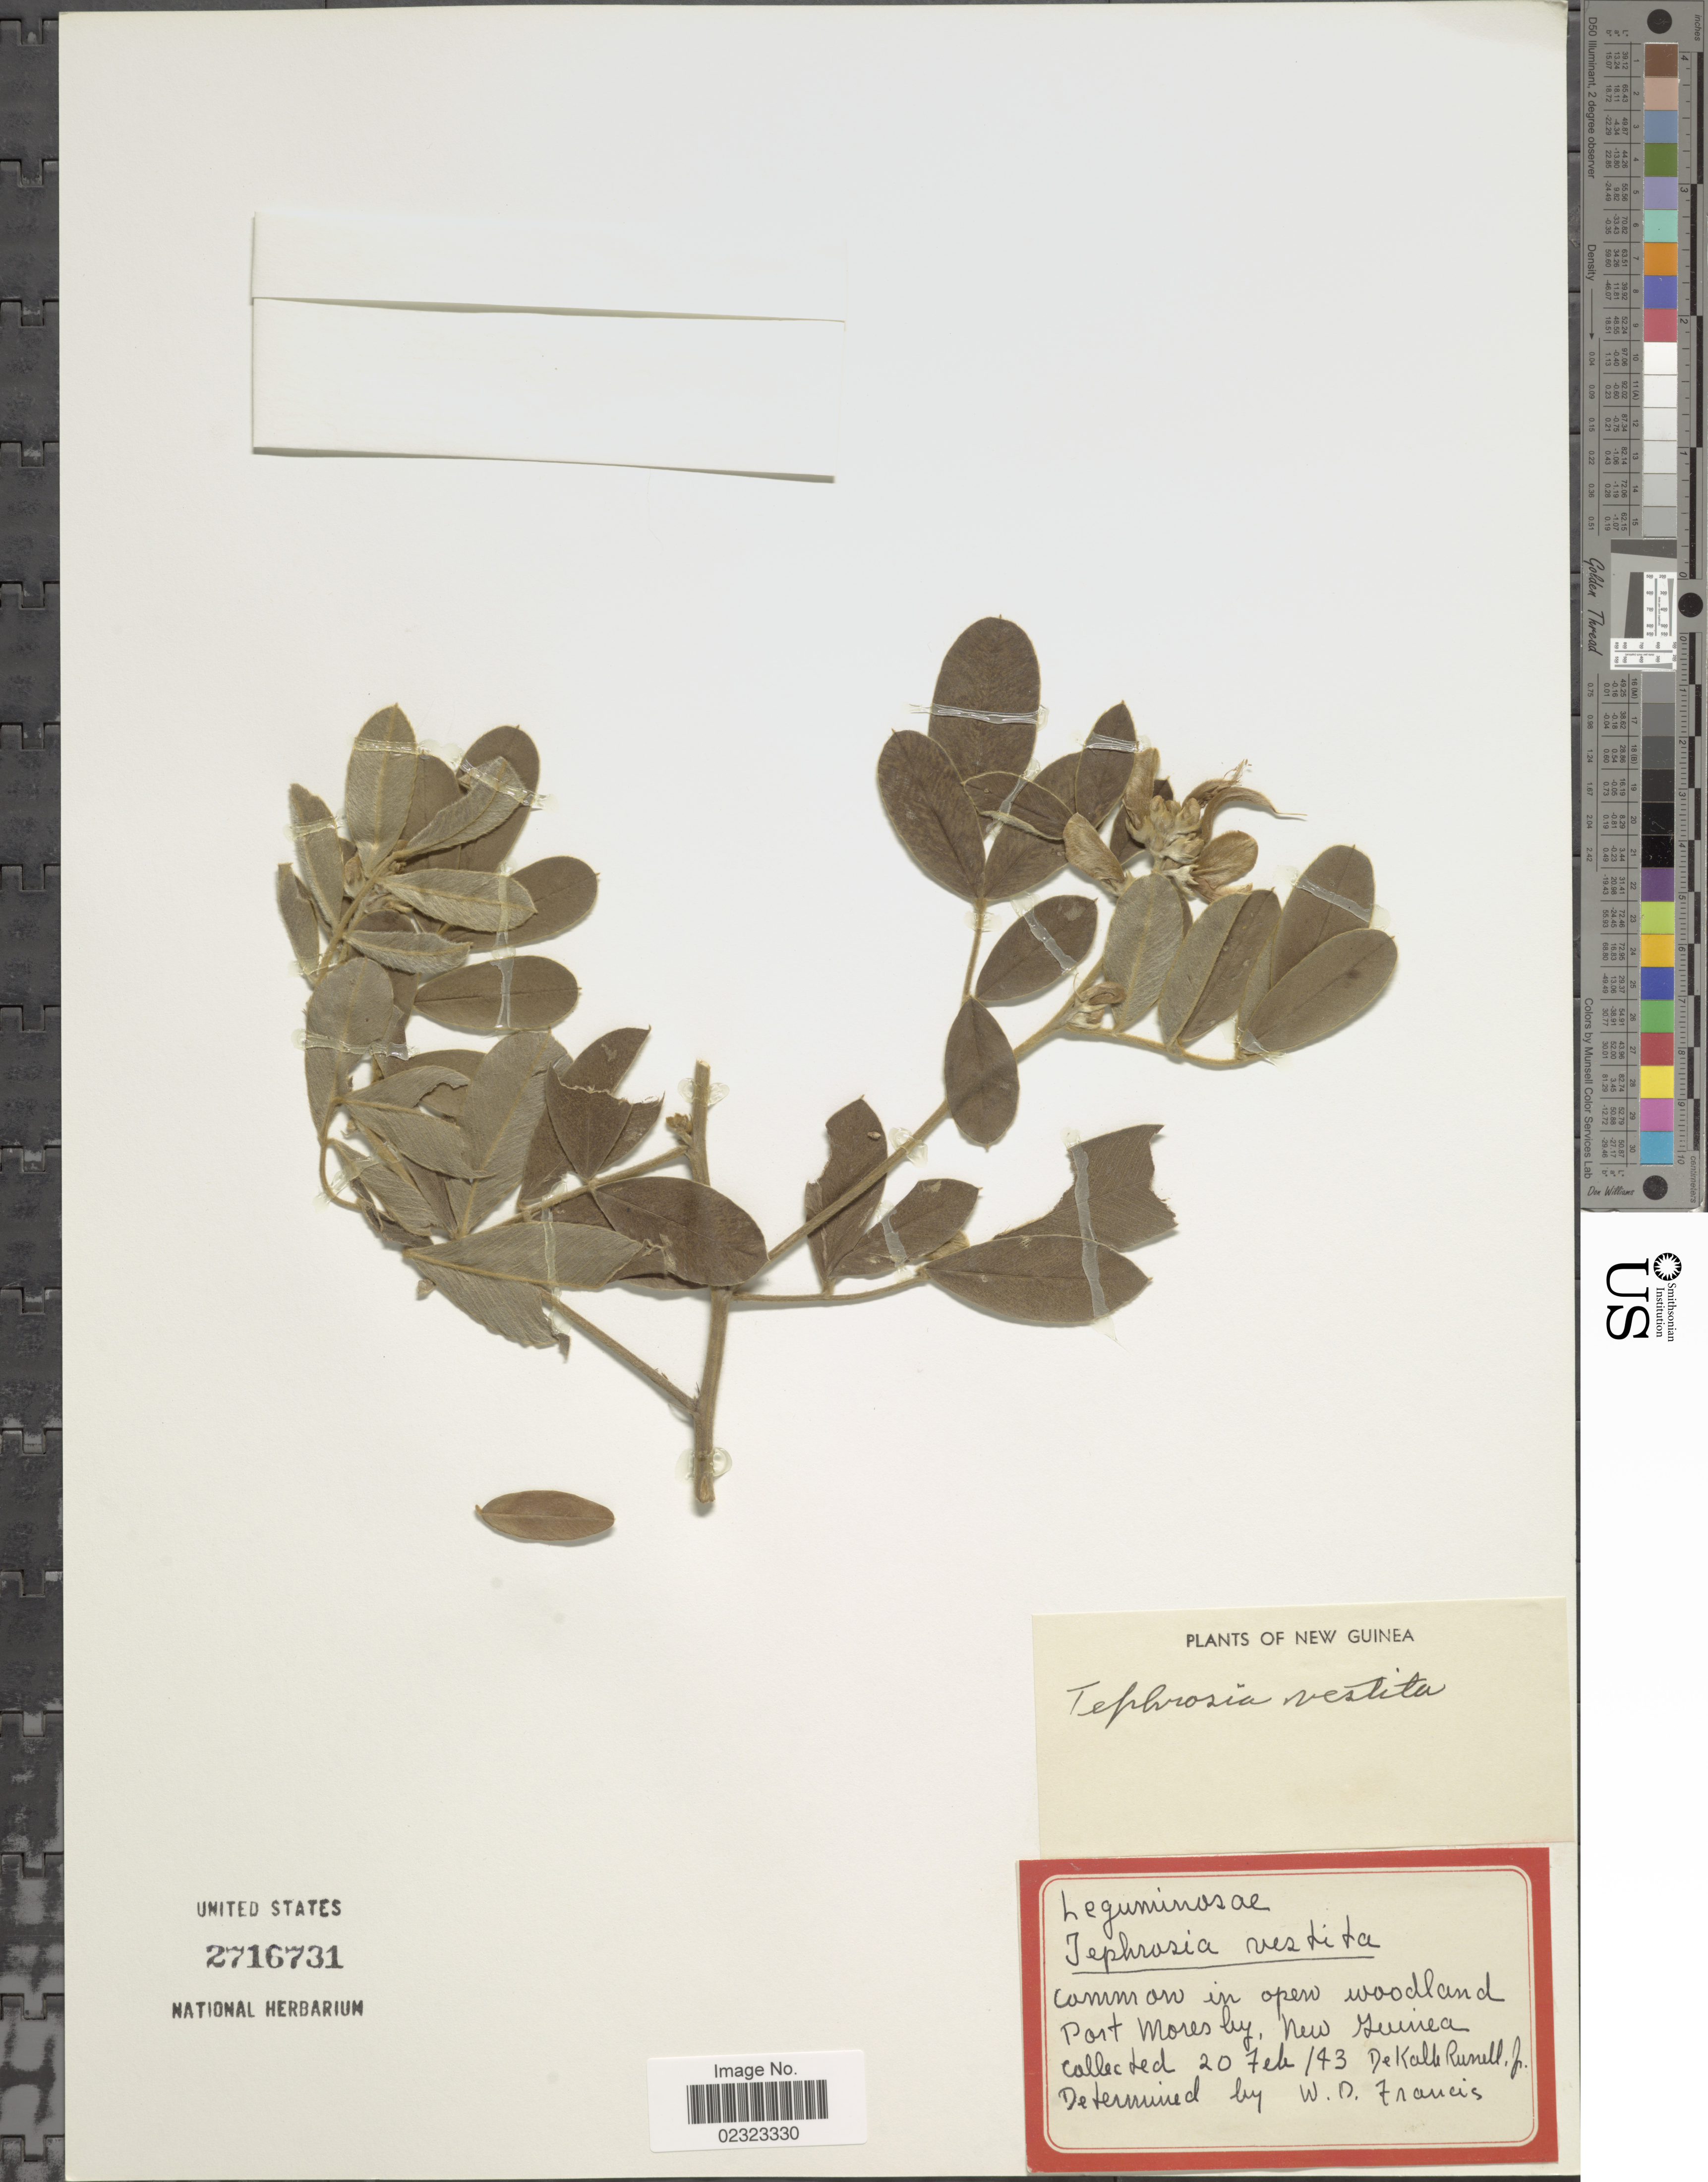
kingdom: Plantae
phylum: Tracheophyta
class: Magnoliopsida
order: Fabales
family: Fabaceae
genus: Tephrosia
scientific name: Tephrosia vestita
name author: Vogel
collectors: D. K. Russell Jr.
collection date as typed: Transcribed d/m/y: 20/2/43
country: Papua New Guinea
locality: New Guinea, Port Moresby.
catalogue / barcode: US 2716731